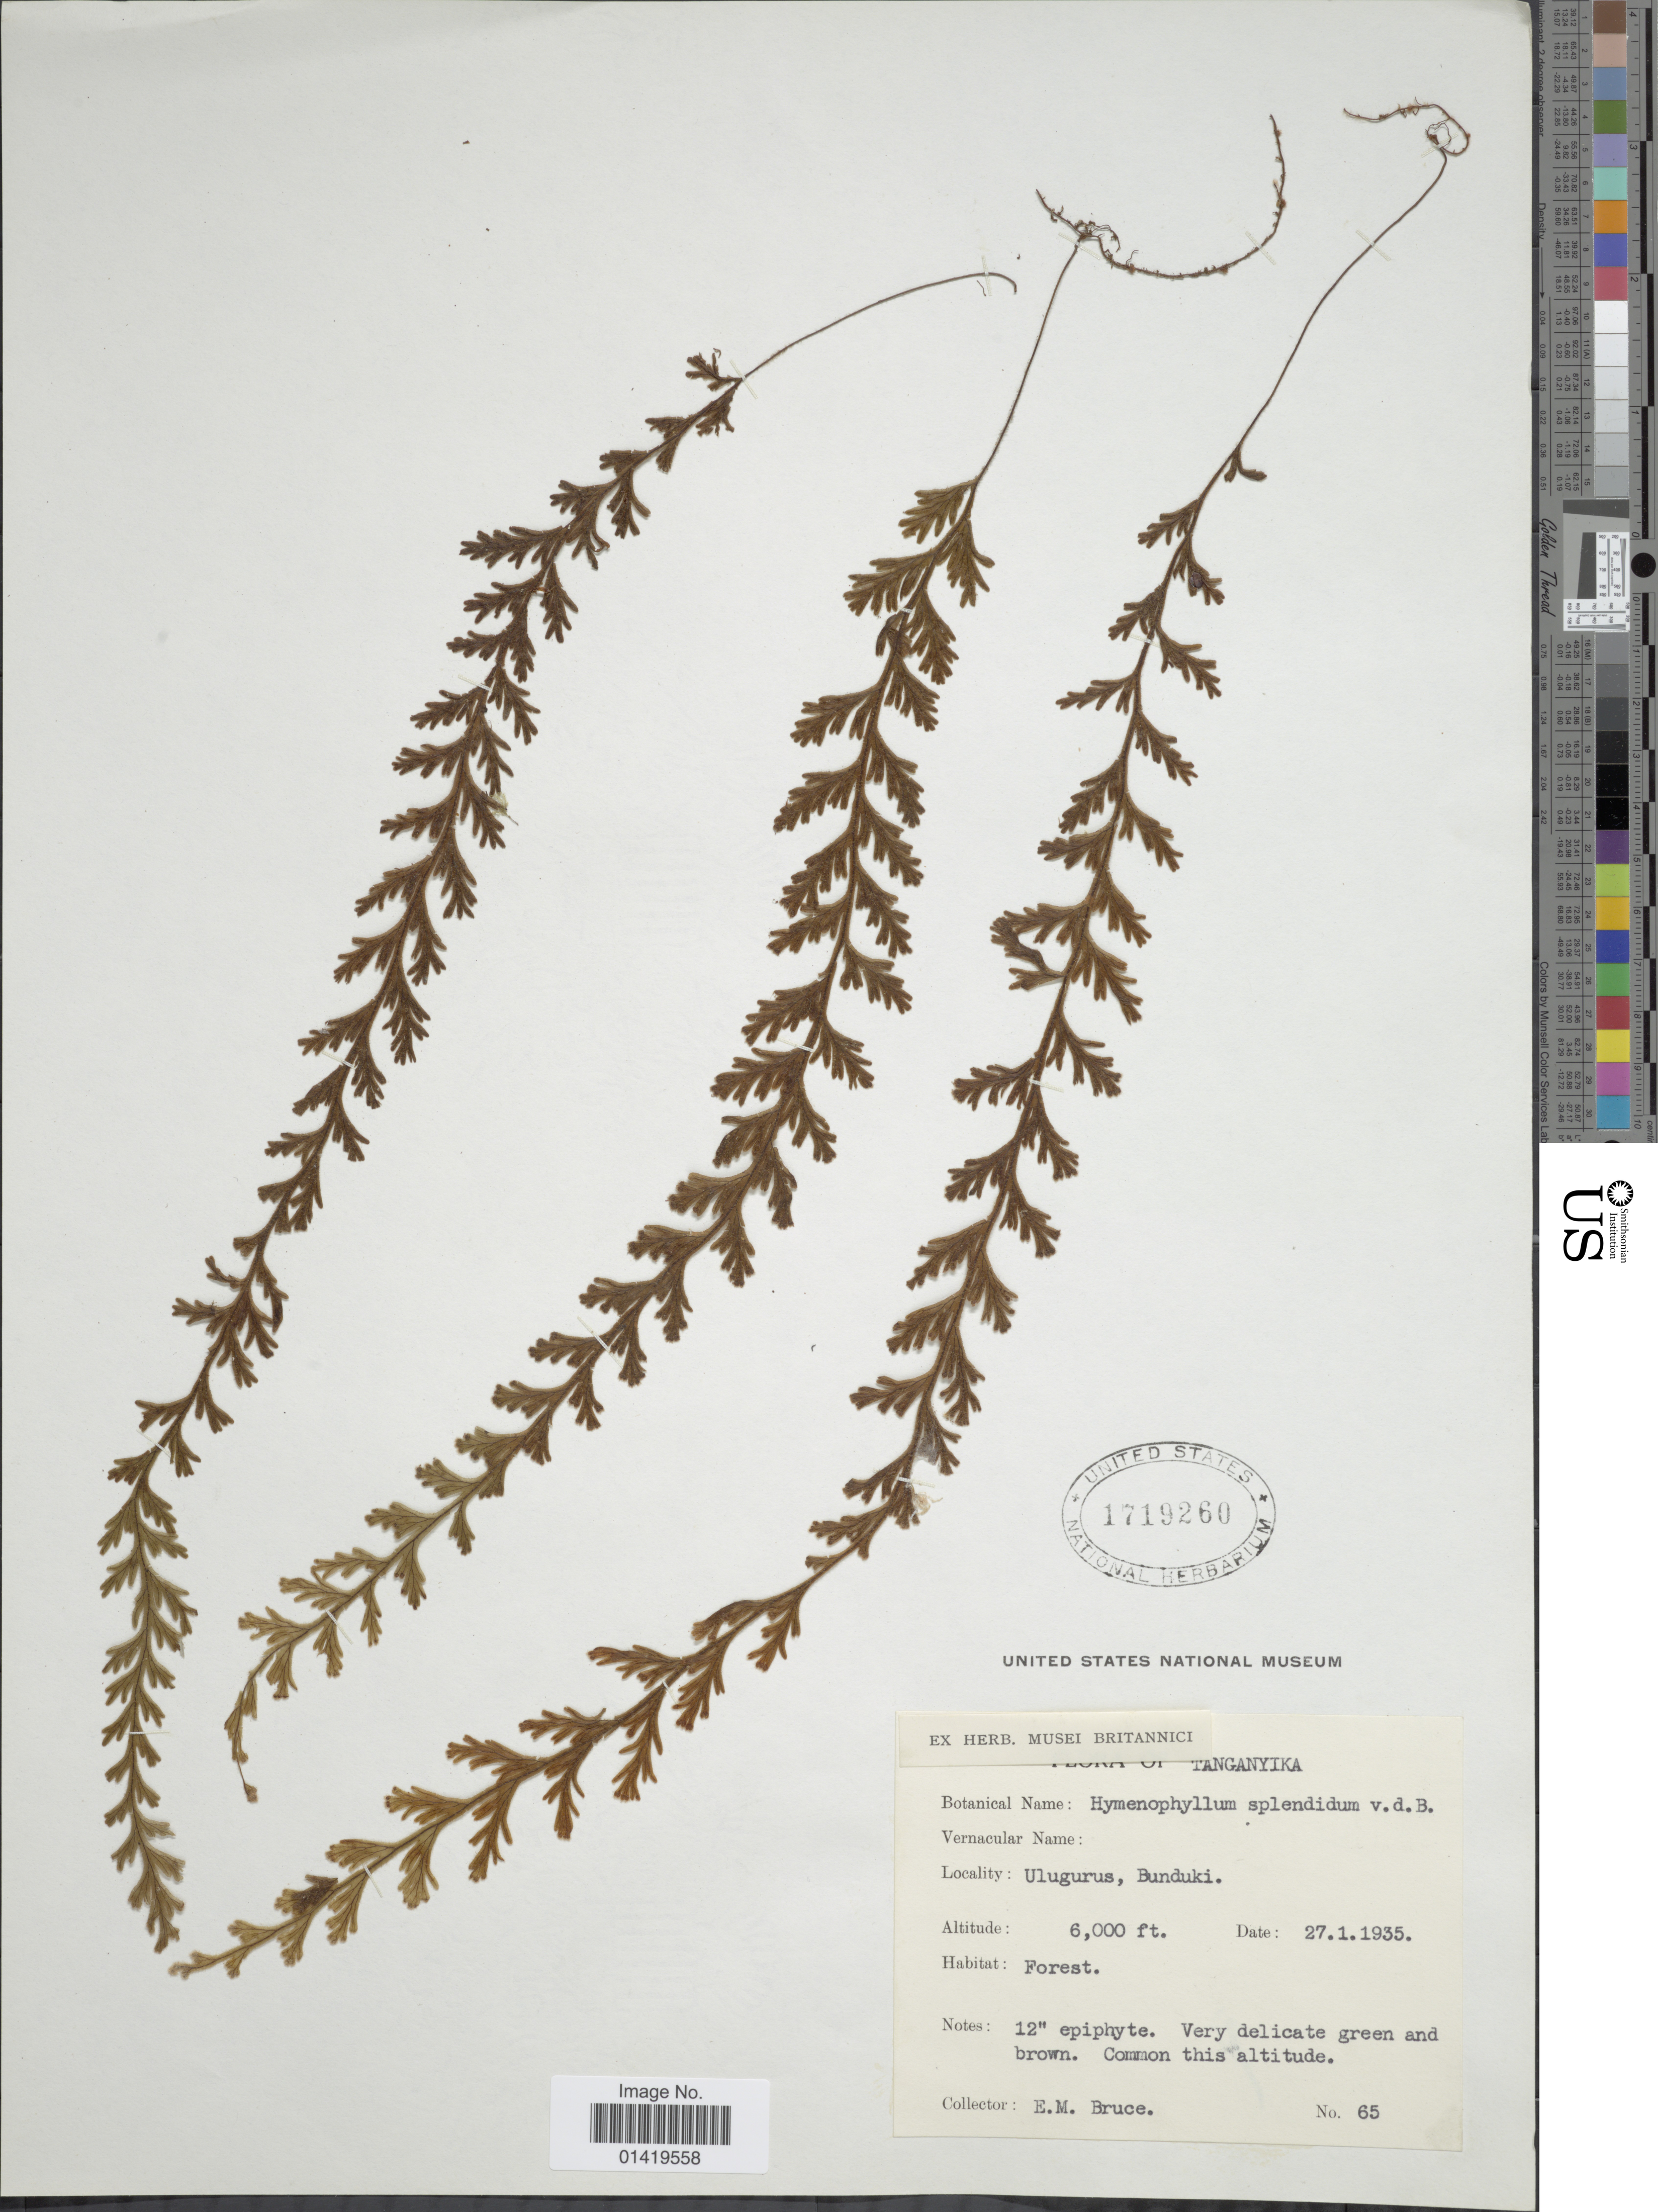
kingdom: Plantae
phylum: Tracheophyta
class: Polypodiopsida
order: Hymenophyllales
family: Hymenophyllaceae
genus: Hymenophyllum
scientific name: Hymenophyllum splendidum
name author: Bosch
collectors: E. Bruce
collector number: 65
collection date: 1935-01-27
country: Tanzania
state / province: Morogoro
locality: Tanganyika, Ulugurus, Bunduki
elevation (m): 1829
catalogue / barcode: US 1719260